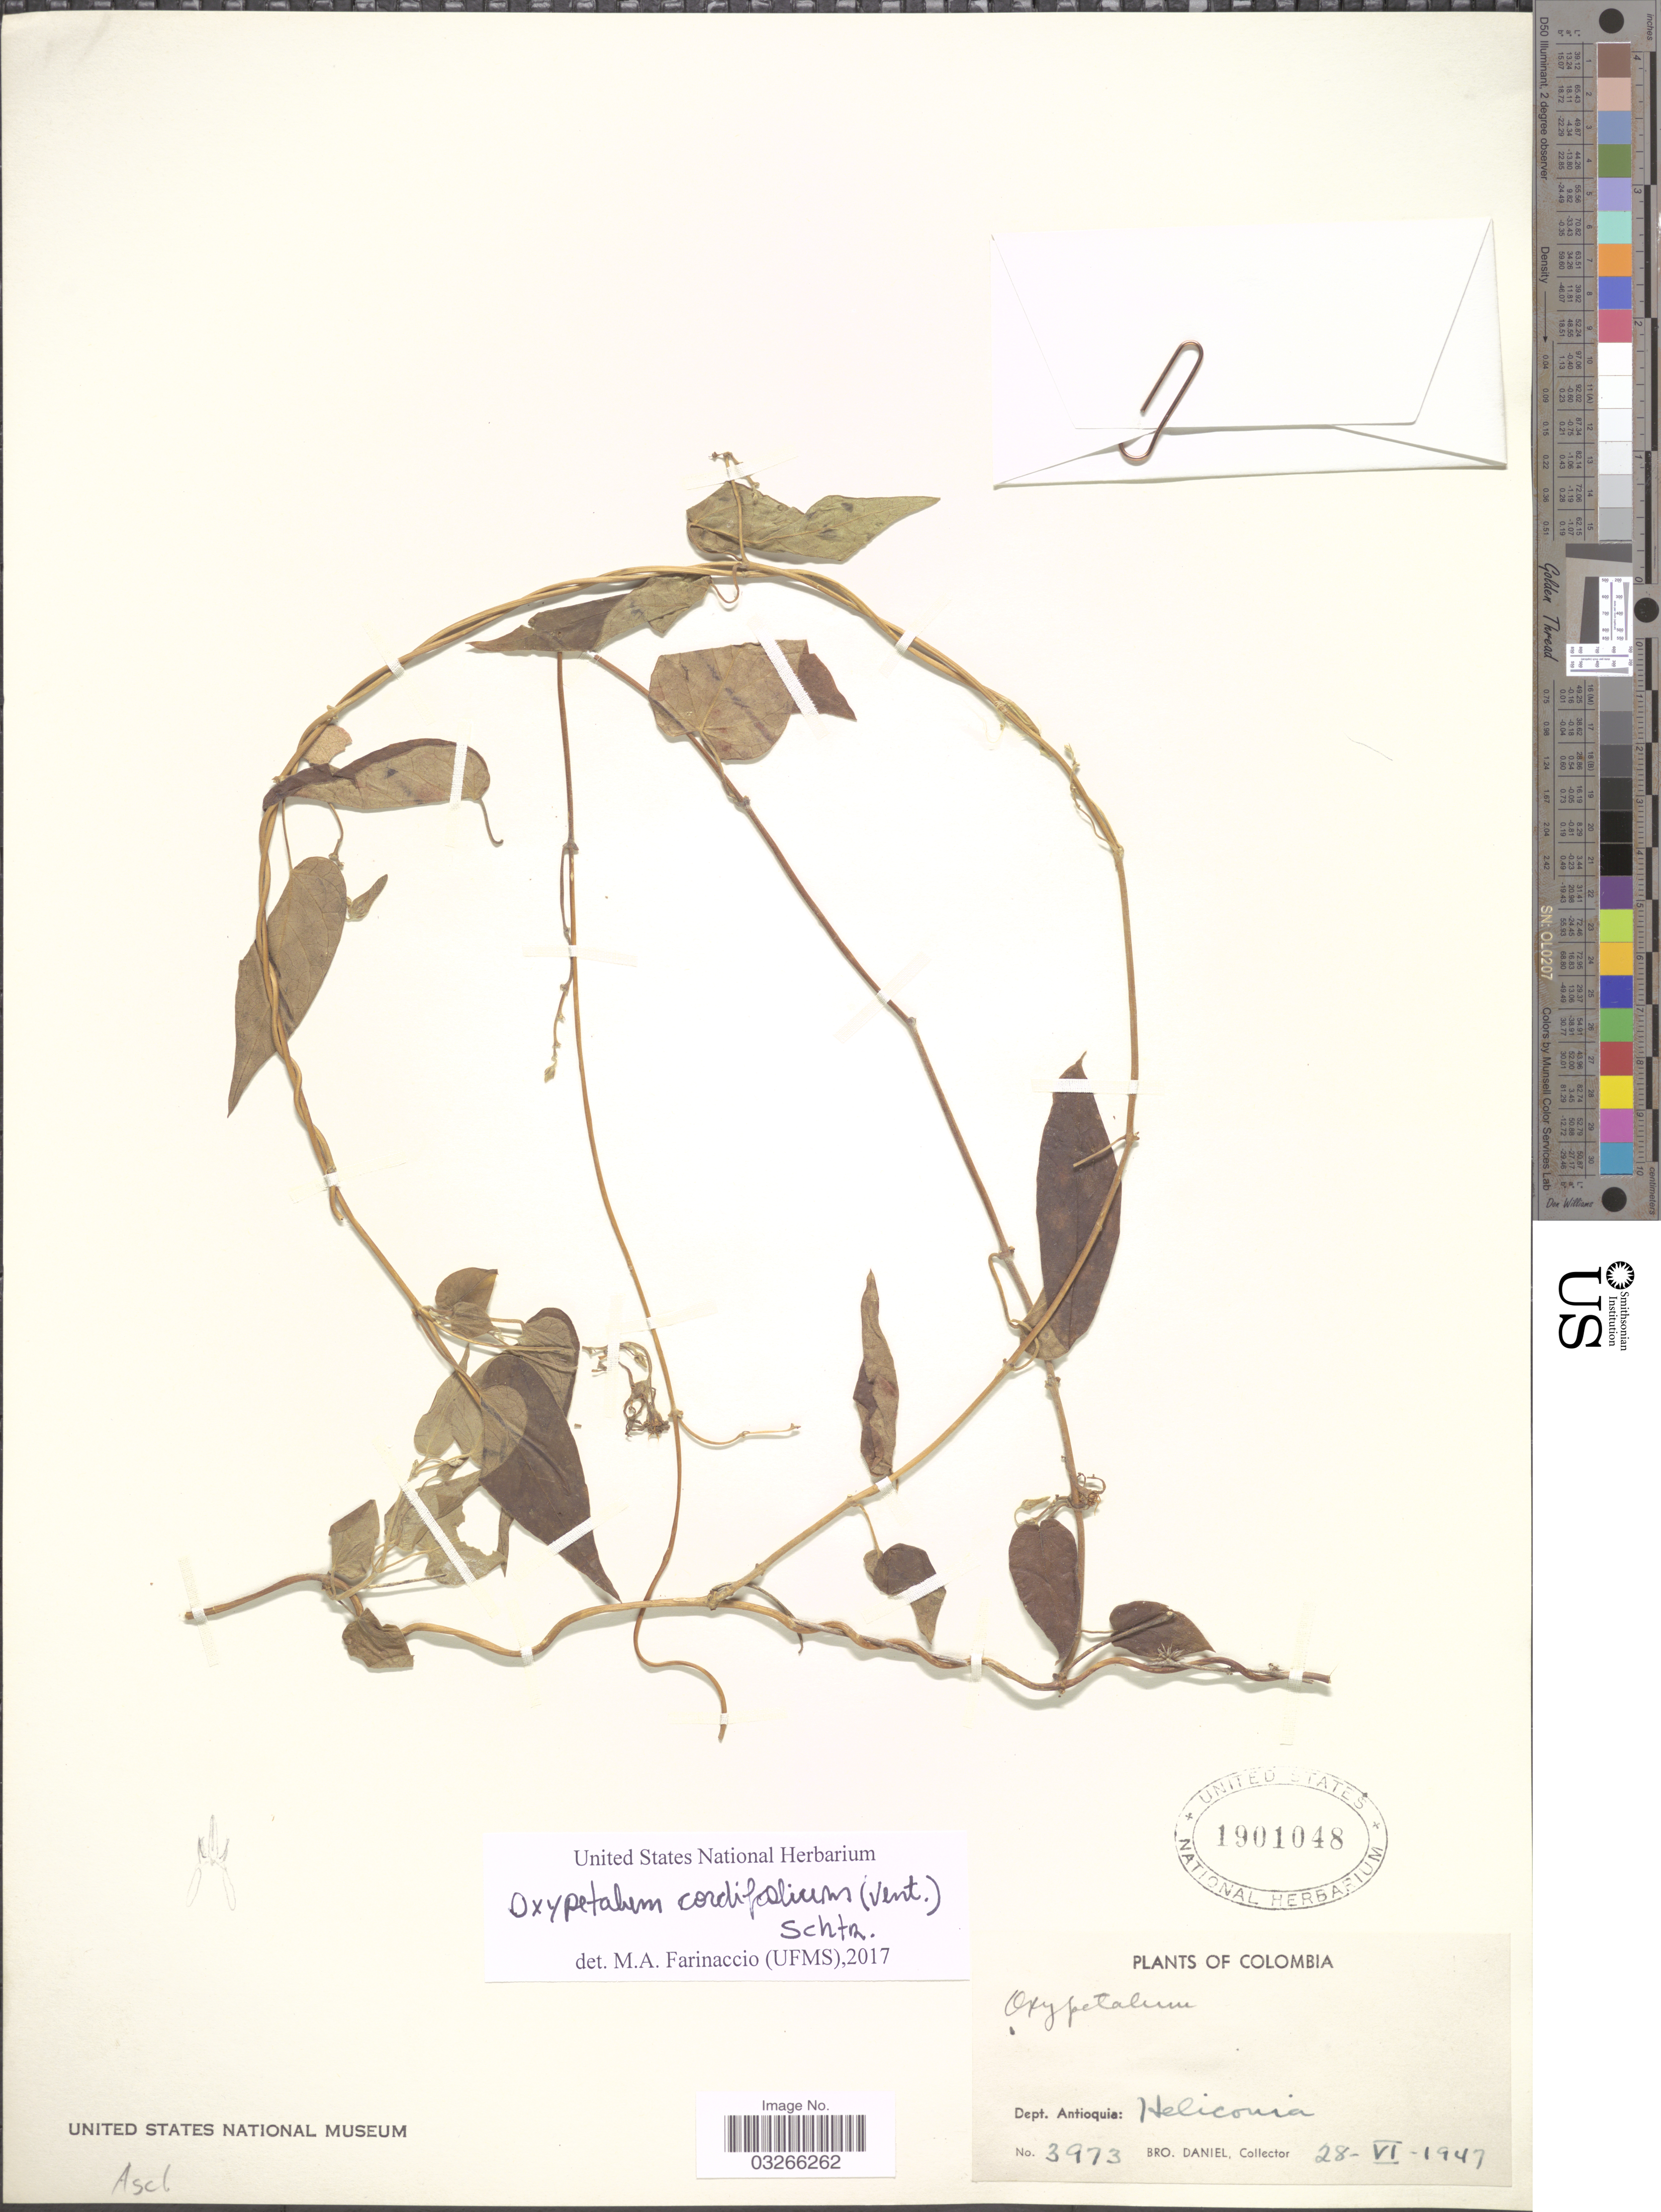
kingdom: Plantae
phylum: Tracheophyta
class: Magnoliopsida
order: Gentianales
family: Apocynaceae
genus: Oxypetalum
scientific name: Oxypetalum cordifolium subsp. cordifolium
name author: (Vent.) Schltr.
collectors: Bro. Daniel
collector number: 3973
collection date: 1947-06-28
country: Colombia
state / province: Antioquia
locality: Dept. Antioquia: Heliconia.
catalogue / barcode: US 1901048